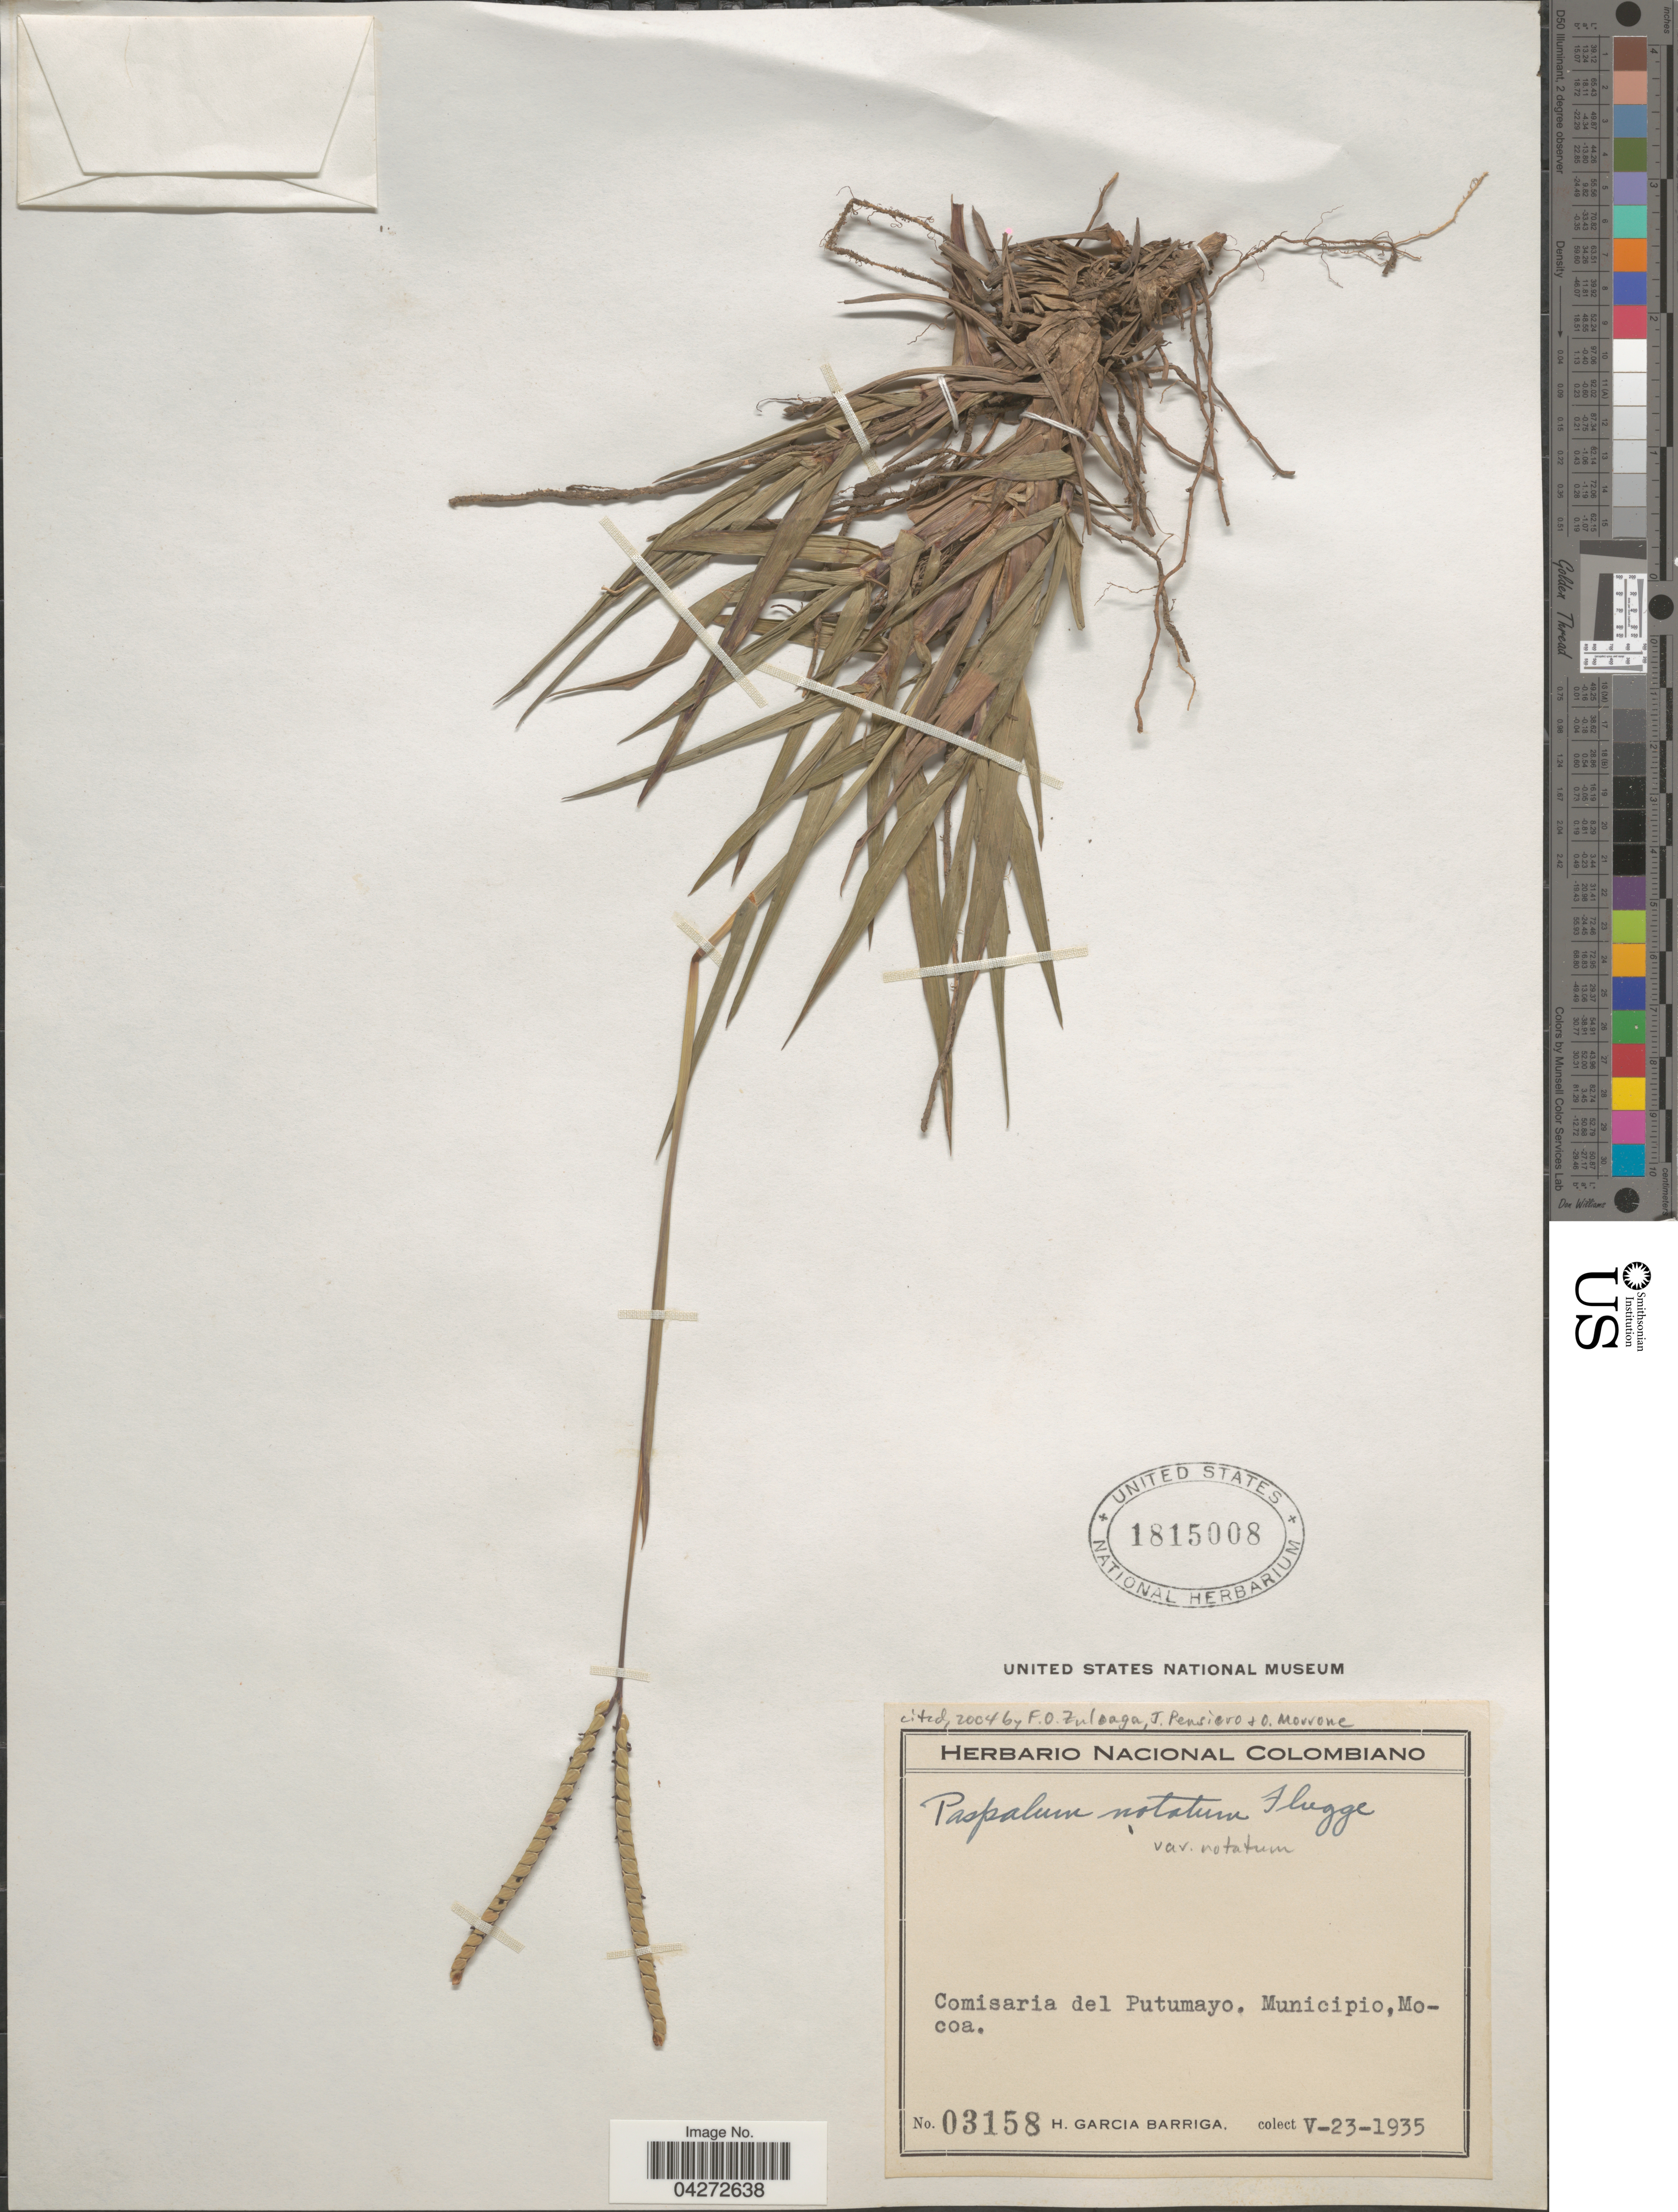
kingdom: Plantae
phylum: Tracheophyta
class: Liliopsida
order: Poales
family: Poaceae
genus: Paspalum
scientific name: Paspalum notatum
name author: Flüggé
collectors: H. García Barriga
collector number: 03158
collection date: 1935-05-23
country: Colombia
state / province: Putumayo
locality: Comisaria del Putumayo. Municpio, Mocoa.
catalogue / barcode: US 1815008